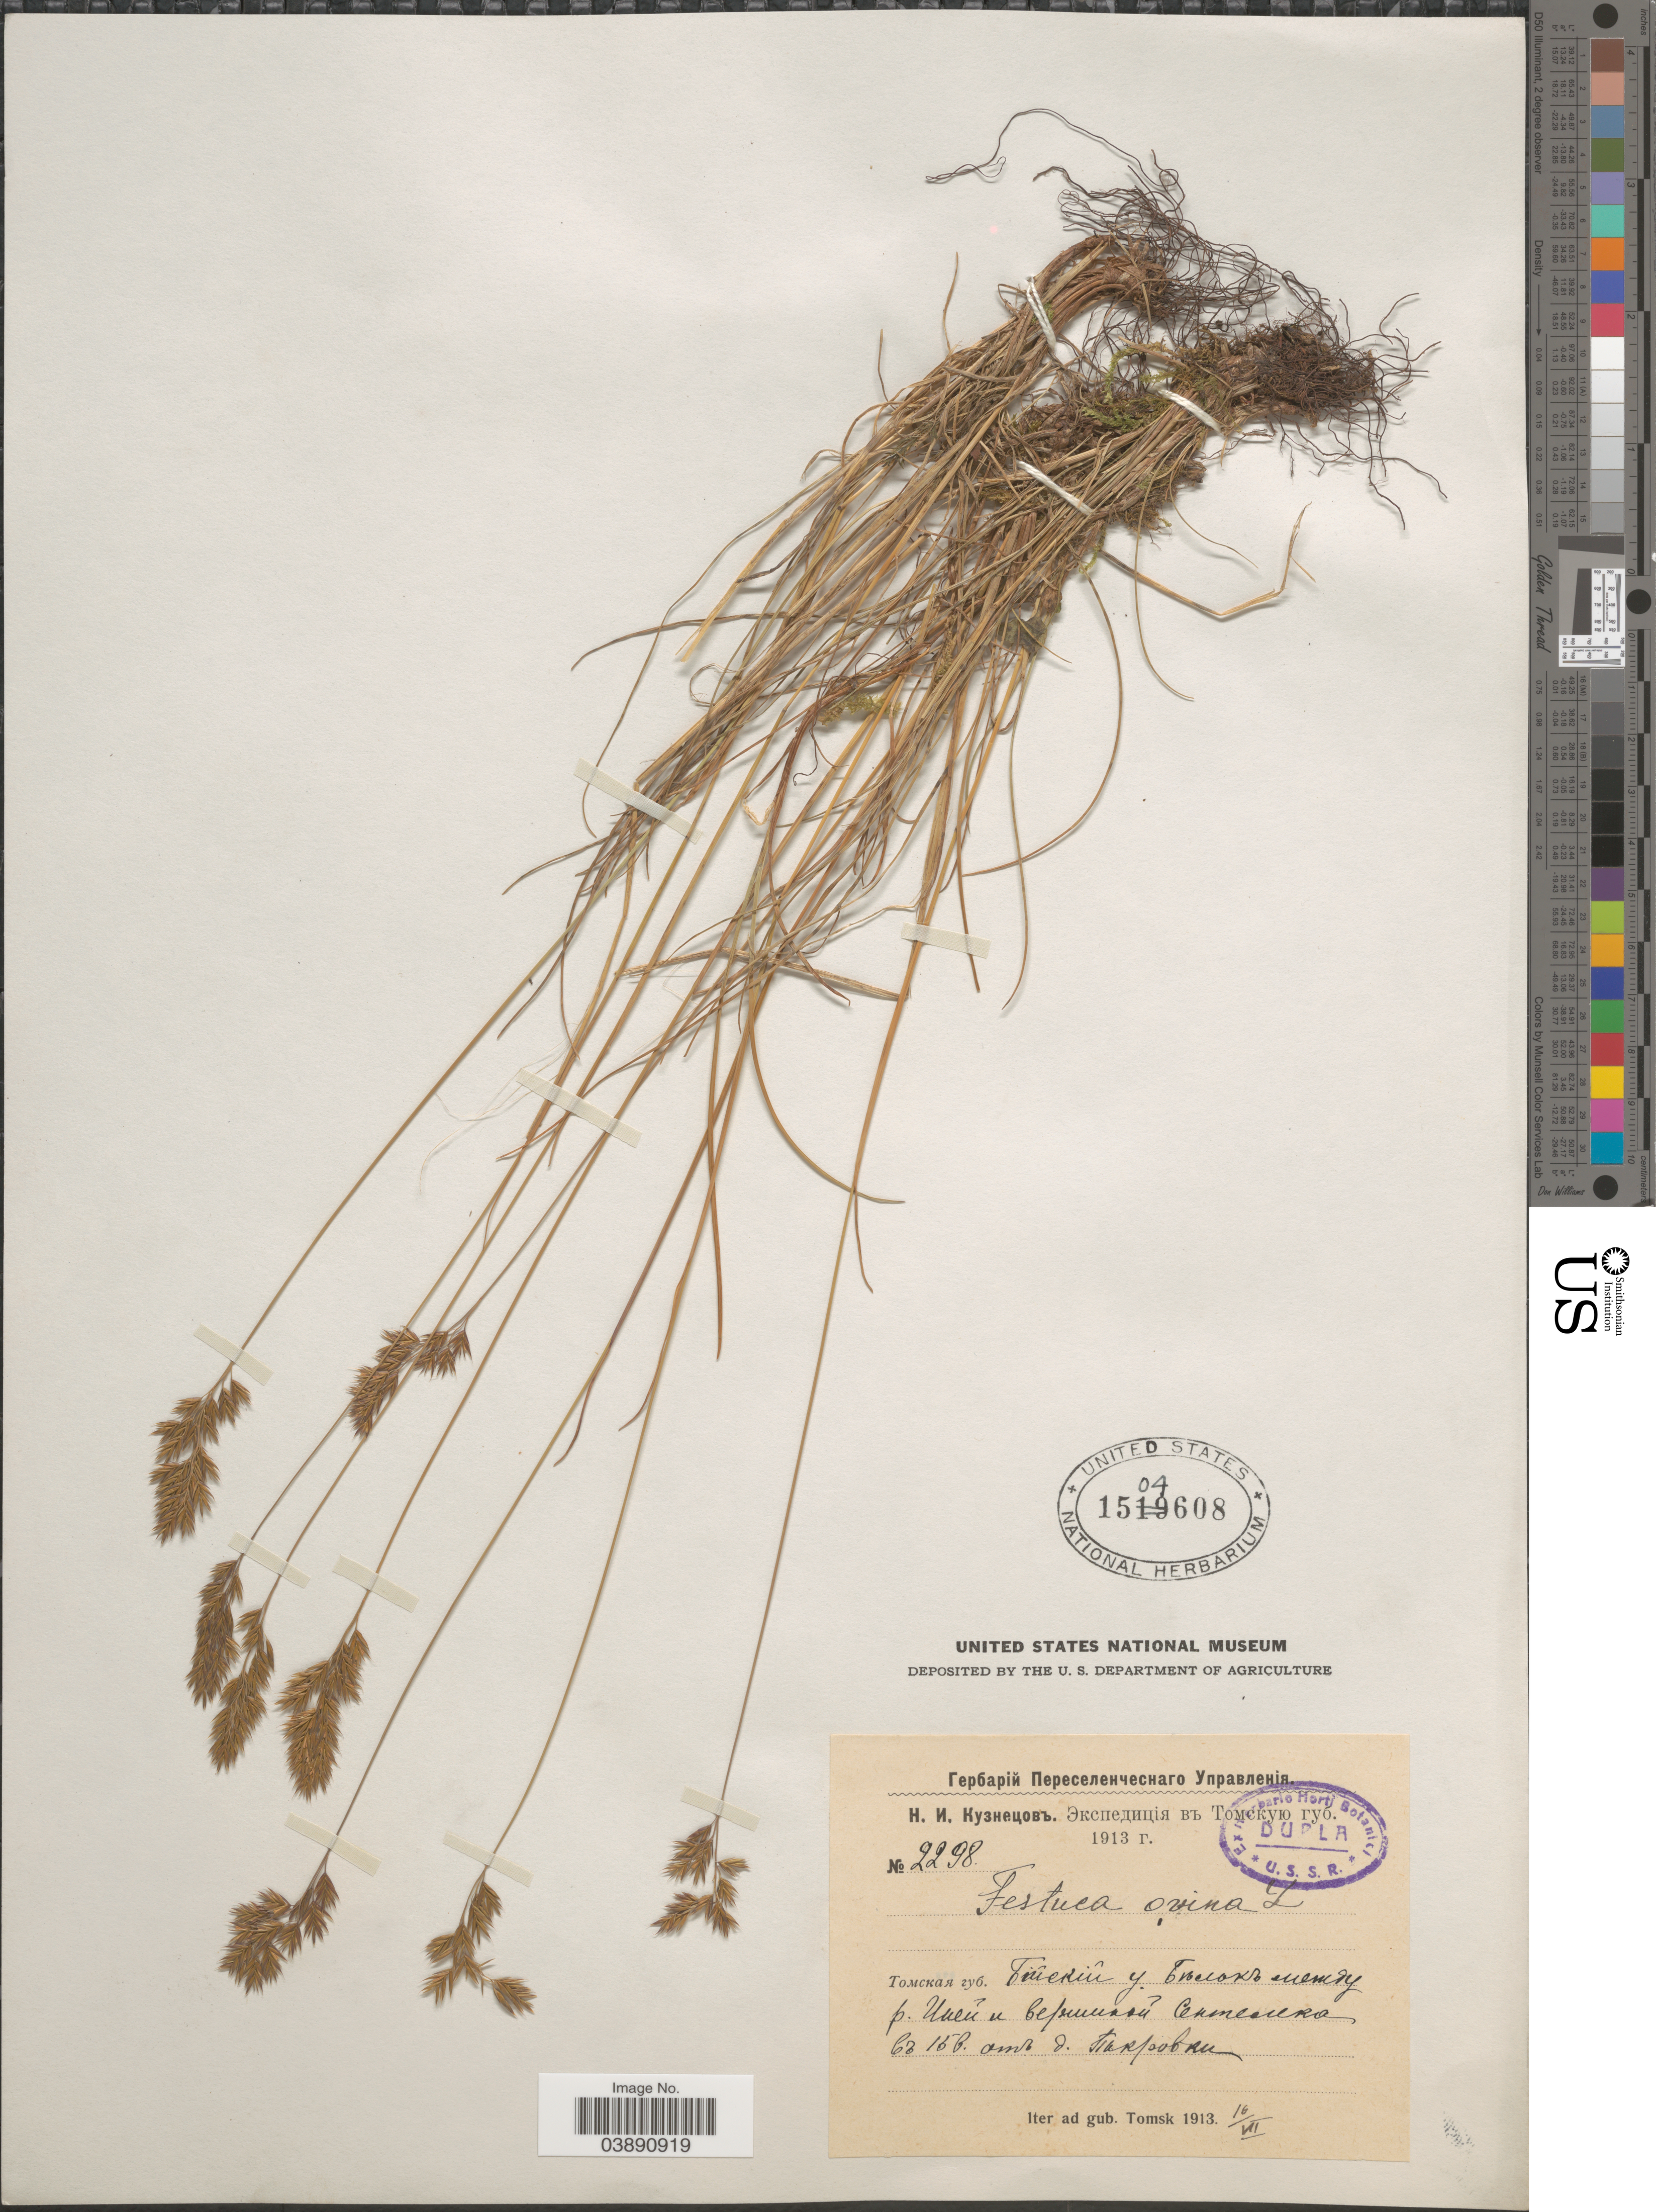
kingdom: Plantae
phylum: Tracheophyta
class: Liliopsida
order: Poales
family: Poaceae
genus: Festuca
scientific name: Festuca ovina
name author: L.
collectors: N. Kuznetsov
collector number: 2298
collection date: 1913-07-16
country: Russian Federation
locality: Iter ad gub. Tomsk. Between river Iney and Sentelek, 16 km from village Pokrovka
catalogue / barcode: US 1504608